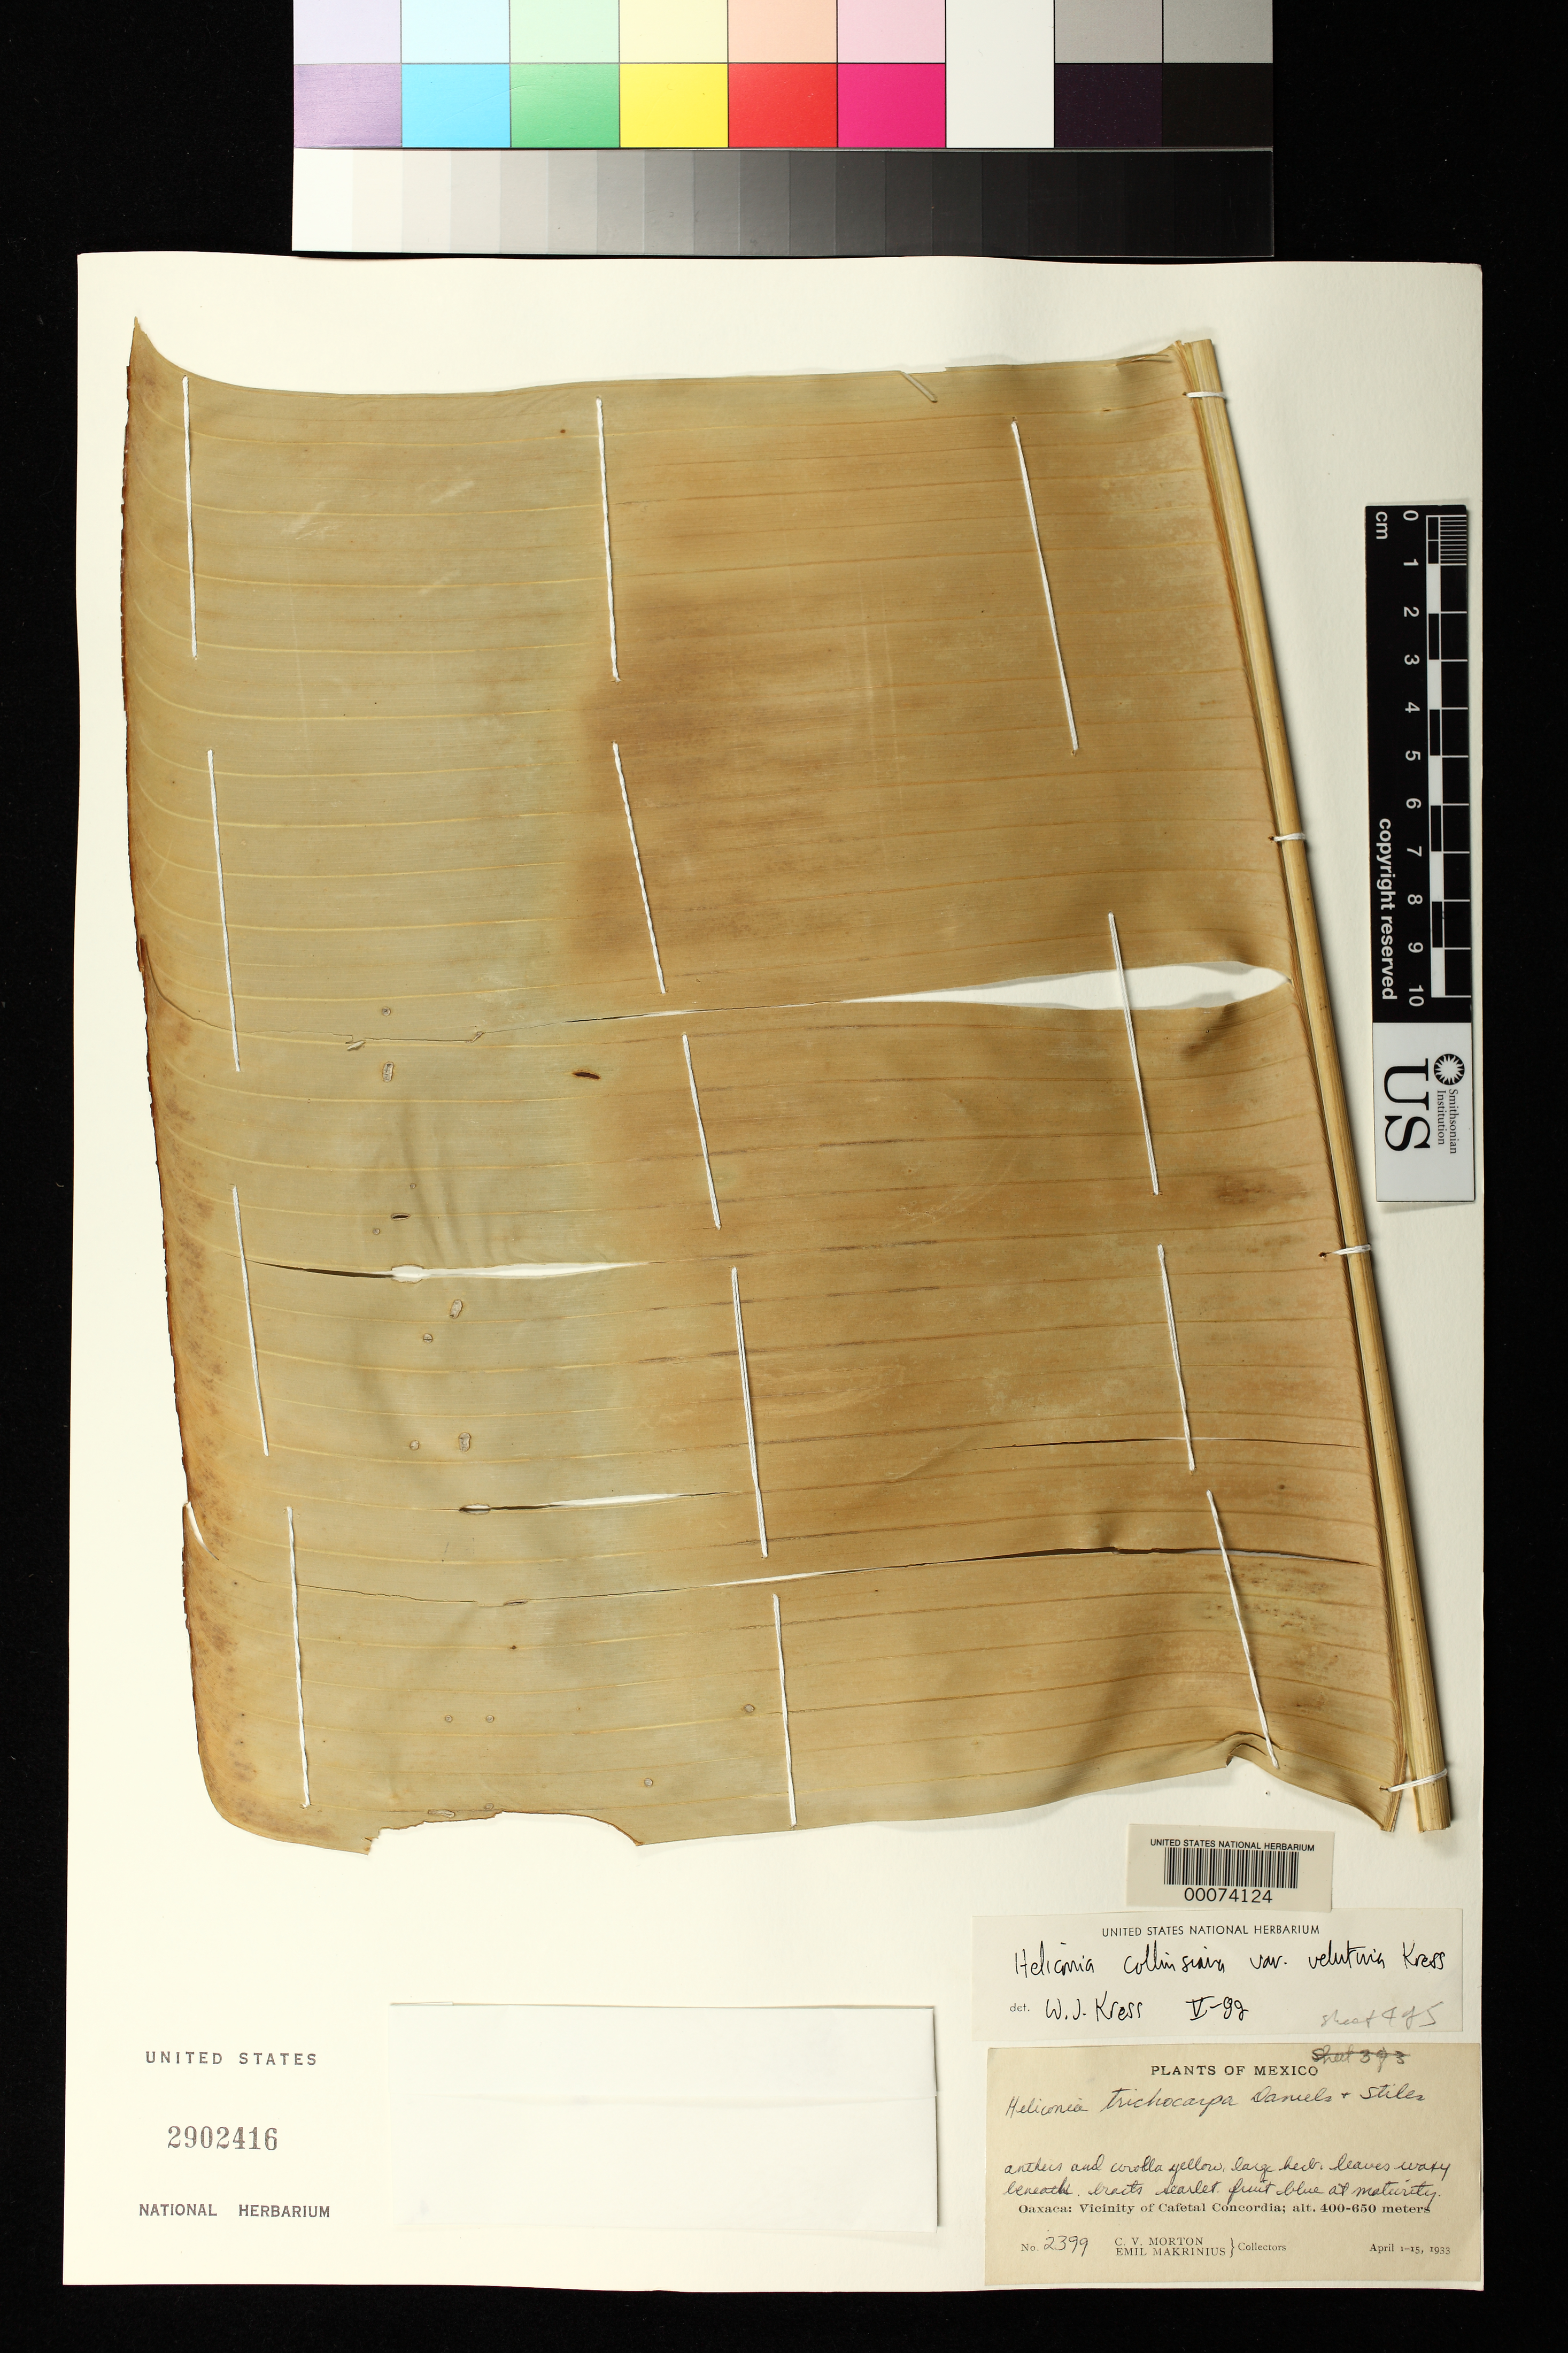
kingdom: Plantae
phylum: Tracheophyta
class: Liliopsida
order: Zingiberales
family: Heliconiaceae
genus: Heliconia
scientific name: Heliconia collinsiana var. velutina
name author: W.J. Kress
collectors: C. V. Morton & E. Makrinius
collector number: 2399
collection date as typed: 01 Apr 1933 to 15 Apr 1933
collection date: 1933-04-01/1933-04-15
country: Mexico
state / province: Oaxaca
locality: Vicinity of cafetal concordia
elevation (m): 400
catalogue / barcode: US 2902416